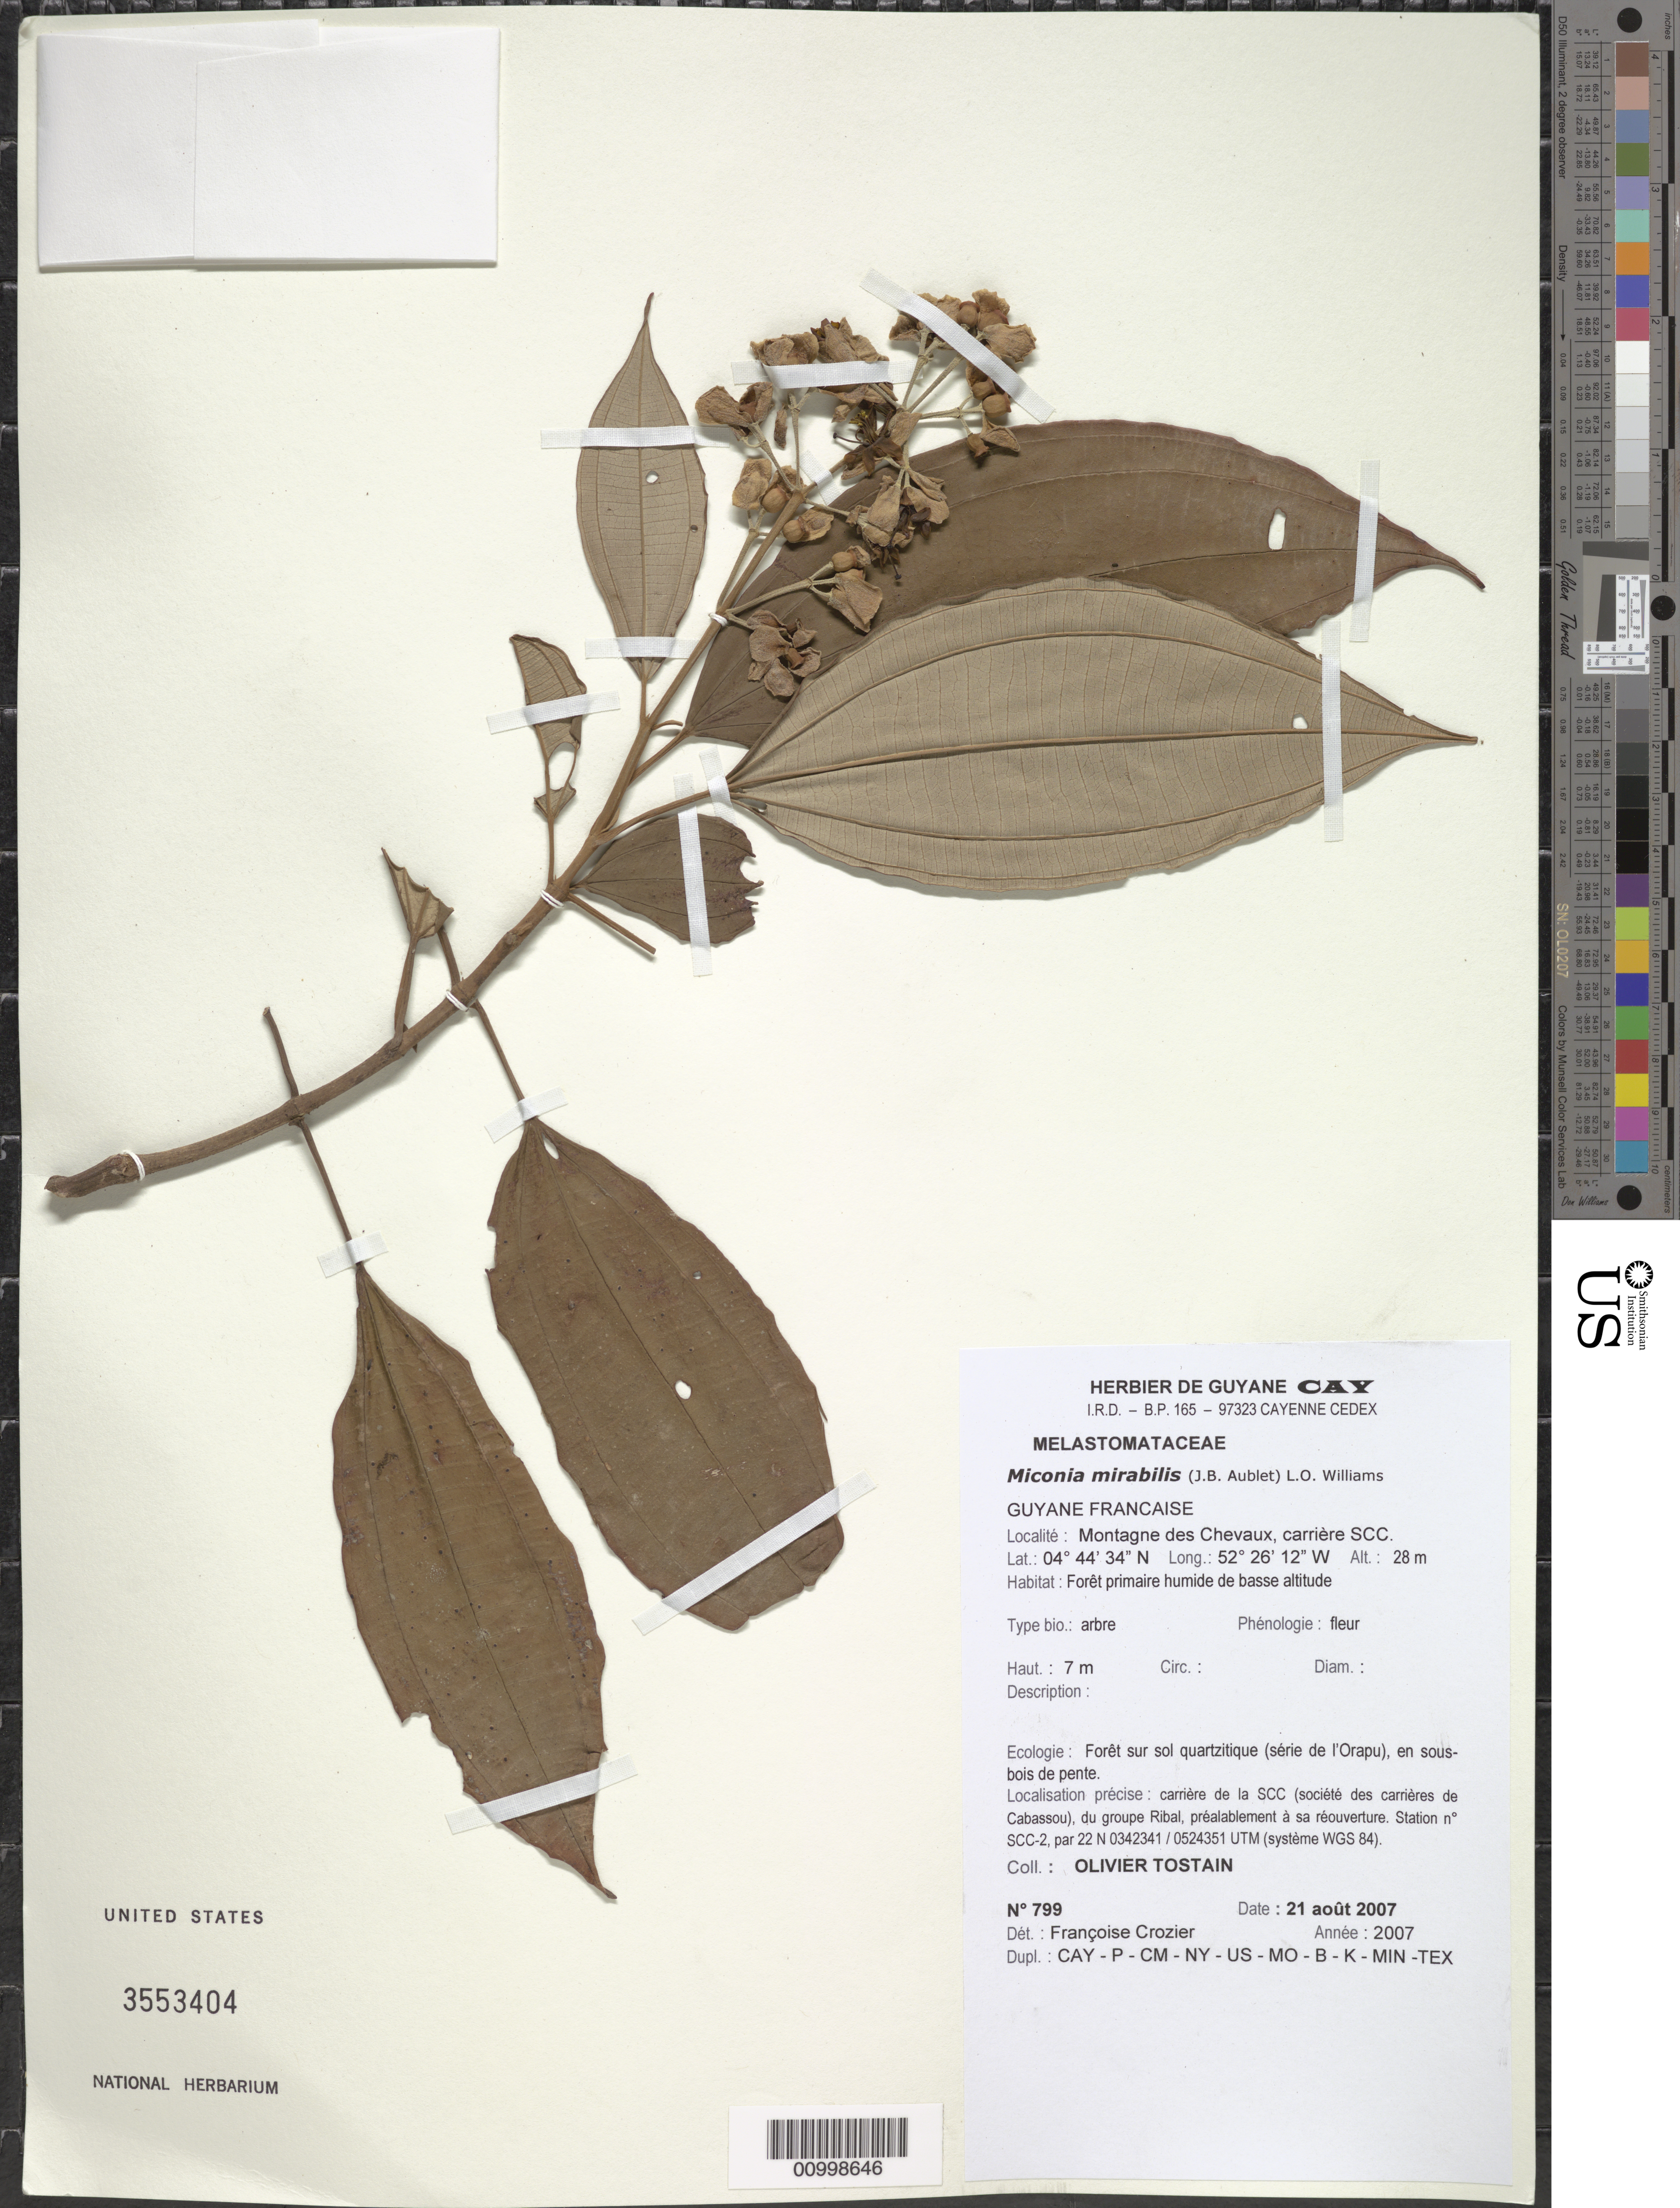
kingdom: Plantae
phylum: Tracheophyta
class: Magnoliopsida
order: Myrtales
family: Melastomataceae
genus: Miconia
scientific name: Miconia mirabilis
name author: (Aubl.) L.O. Williams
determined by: Crozier, F.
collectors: O. Tostain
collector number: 799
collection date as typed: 21-Aug-07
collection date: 2007-08-21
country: French Guiana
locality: Montagne des Chevaux, carriere SCC (societe des carrieres de Cabassou), du groupe Ribal, prealablement a sa reouverture. Station no. SCC-2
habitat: Foret primaire humide de basse altitude. Foret sur sol quartzitique (serie de l'Orapu), en sous-bois de pente. Foret primaire humide de basse altitude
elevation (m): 28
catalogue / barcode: US 3553404